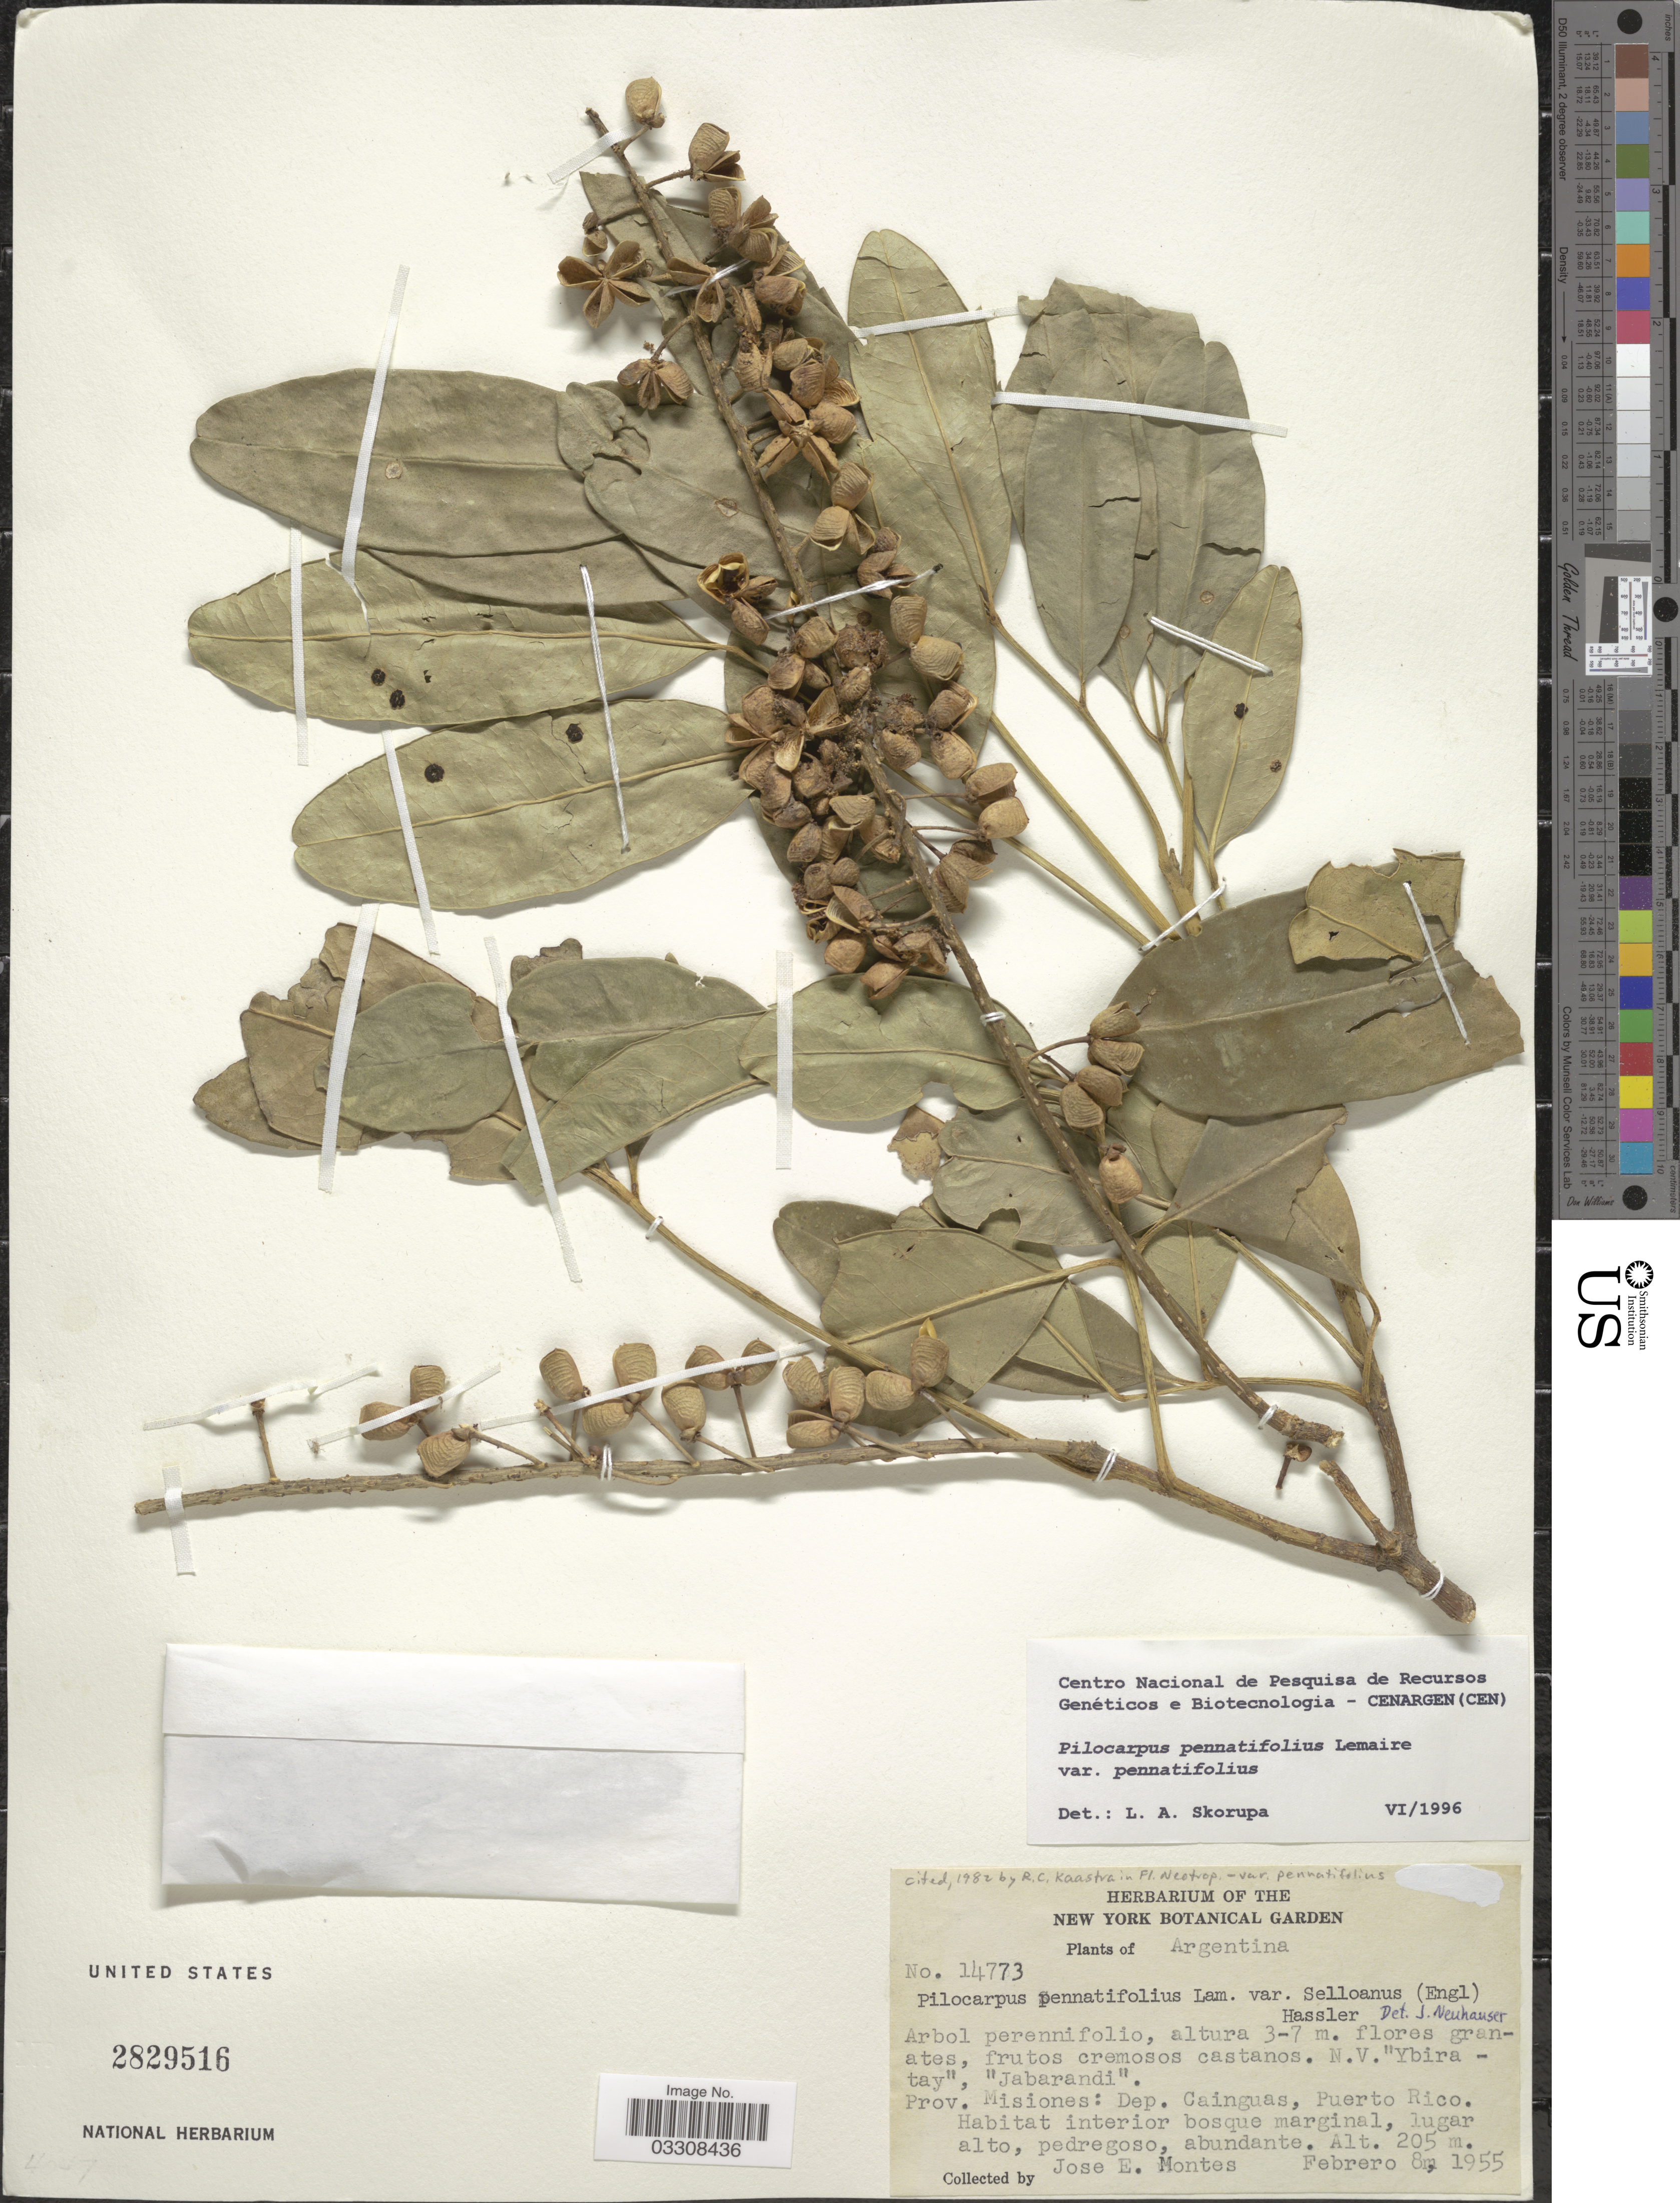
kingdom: Plantae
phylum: Tracheophyta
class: Magnoliopsida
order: Sapindales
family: Rutaceae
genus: Pilocarpus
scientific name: Pilocarpus pennatifolius var. pennatifolius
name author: Lem.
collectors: J. E. Montes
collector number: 14773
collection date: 1955-02-08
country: Argentina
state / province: Misiones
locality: Dep. Cainguas, Puerto Rico.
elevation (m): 205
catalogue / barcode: US 2829516